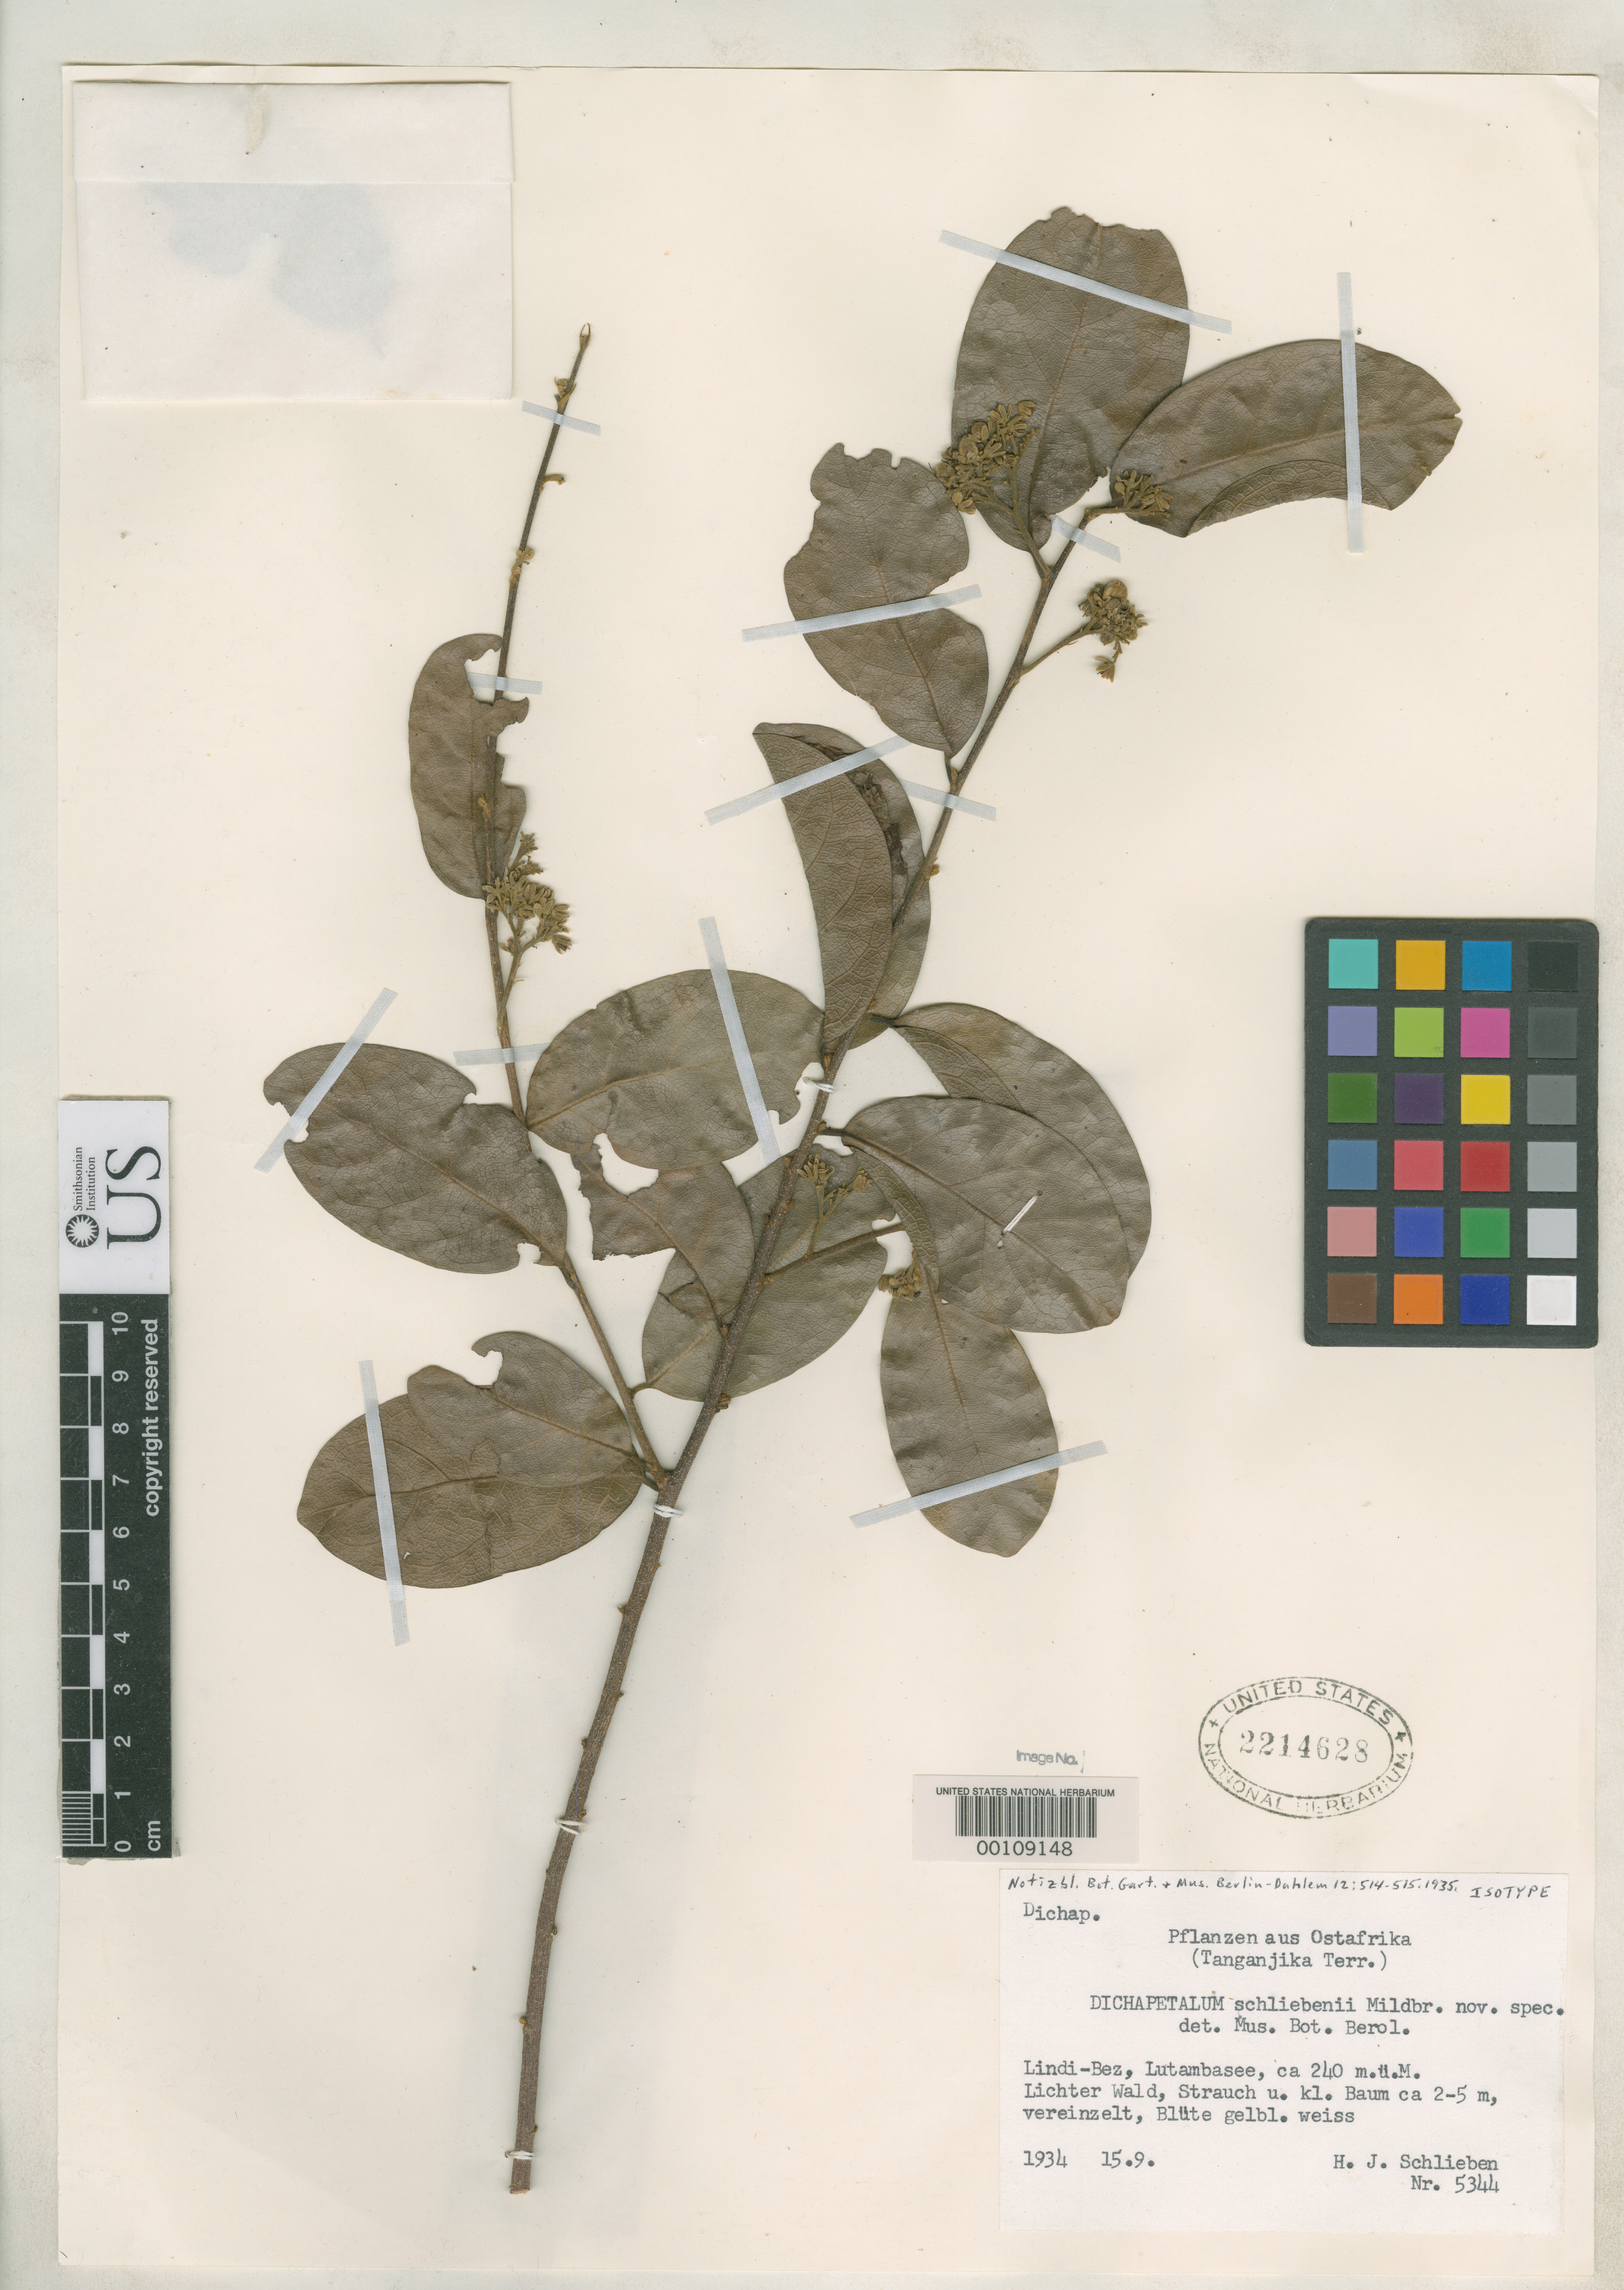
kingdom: Plantae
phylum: Tracheophyta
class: Magnoliopsida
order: Malpighiales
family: Dichapetalaceae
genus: Dichapetalum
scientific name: Dichapetalum schliebenii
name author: Mildbr.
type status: Isosyntype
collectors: H. J. Schlieben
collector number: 5344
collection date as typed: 15 Sep 1934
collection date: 1934-09-15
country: Tanzania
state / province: Lindi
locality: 40 km W of Lindi.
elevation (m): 240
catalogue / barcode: US 2214628